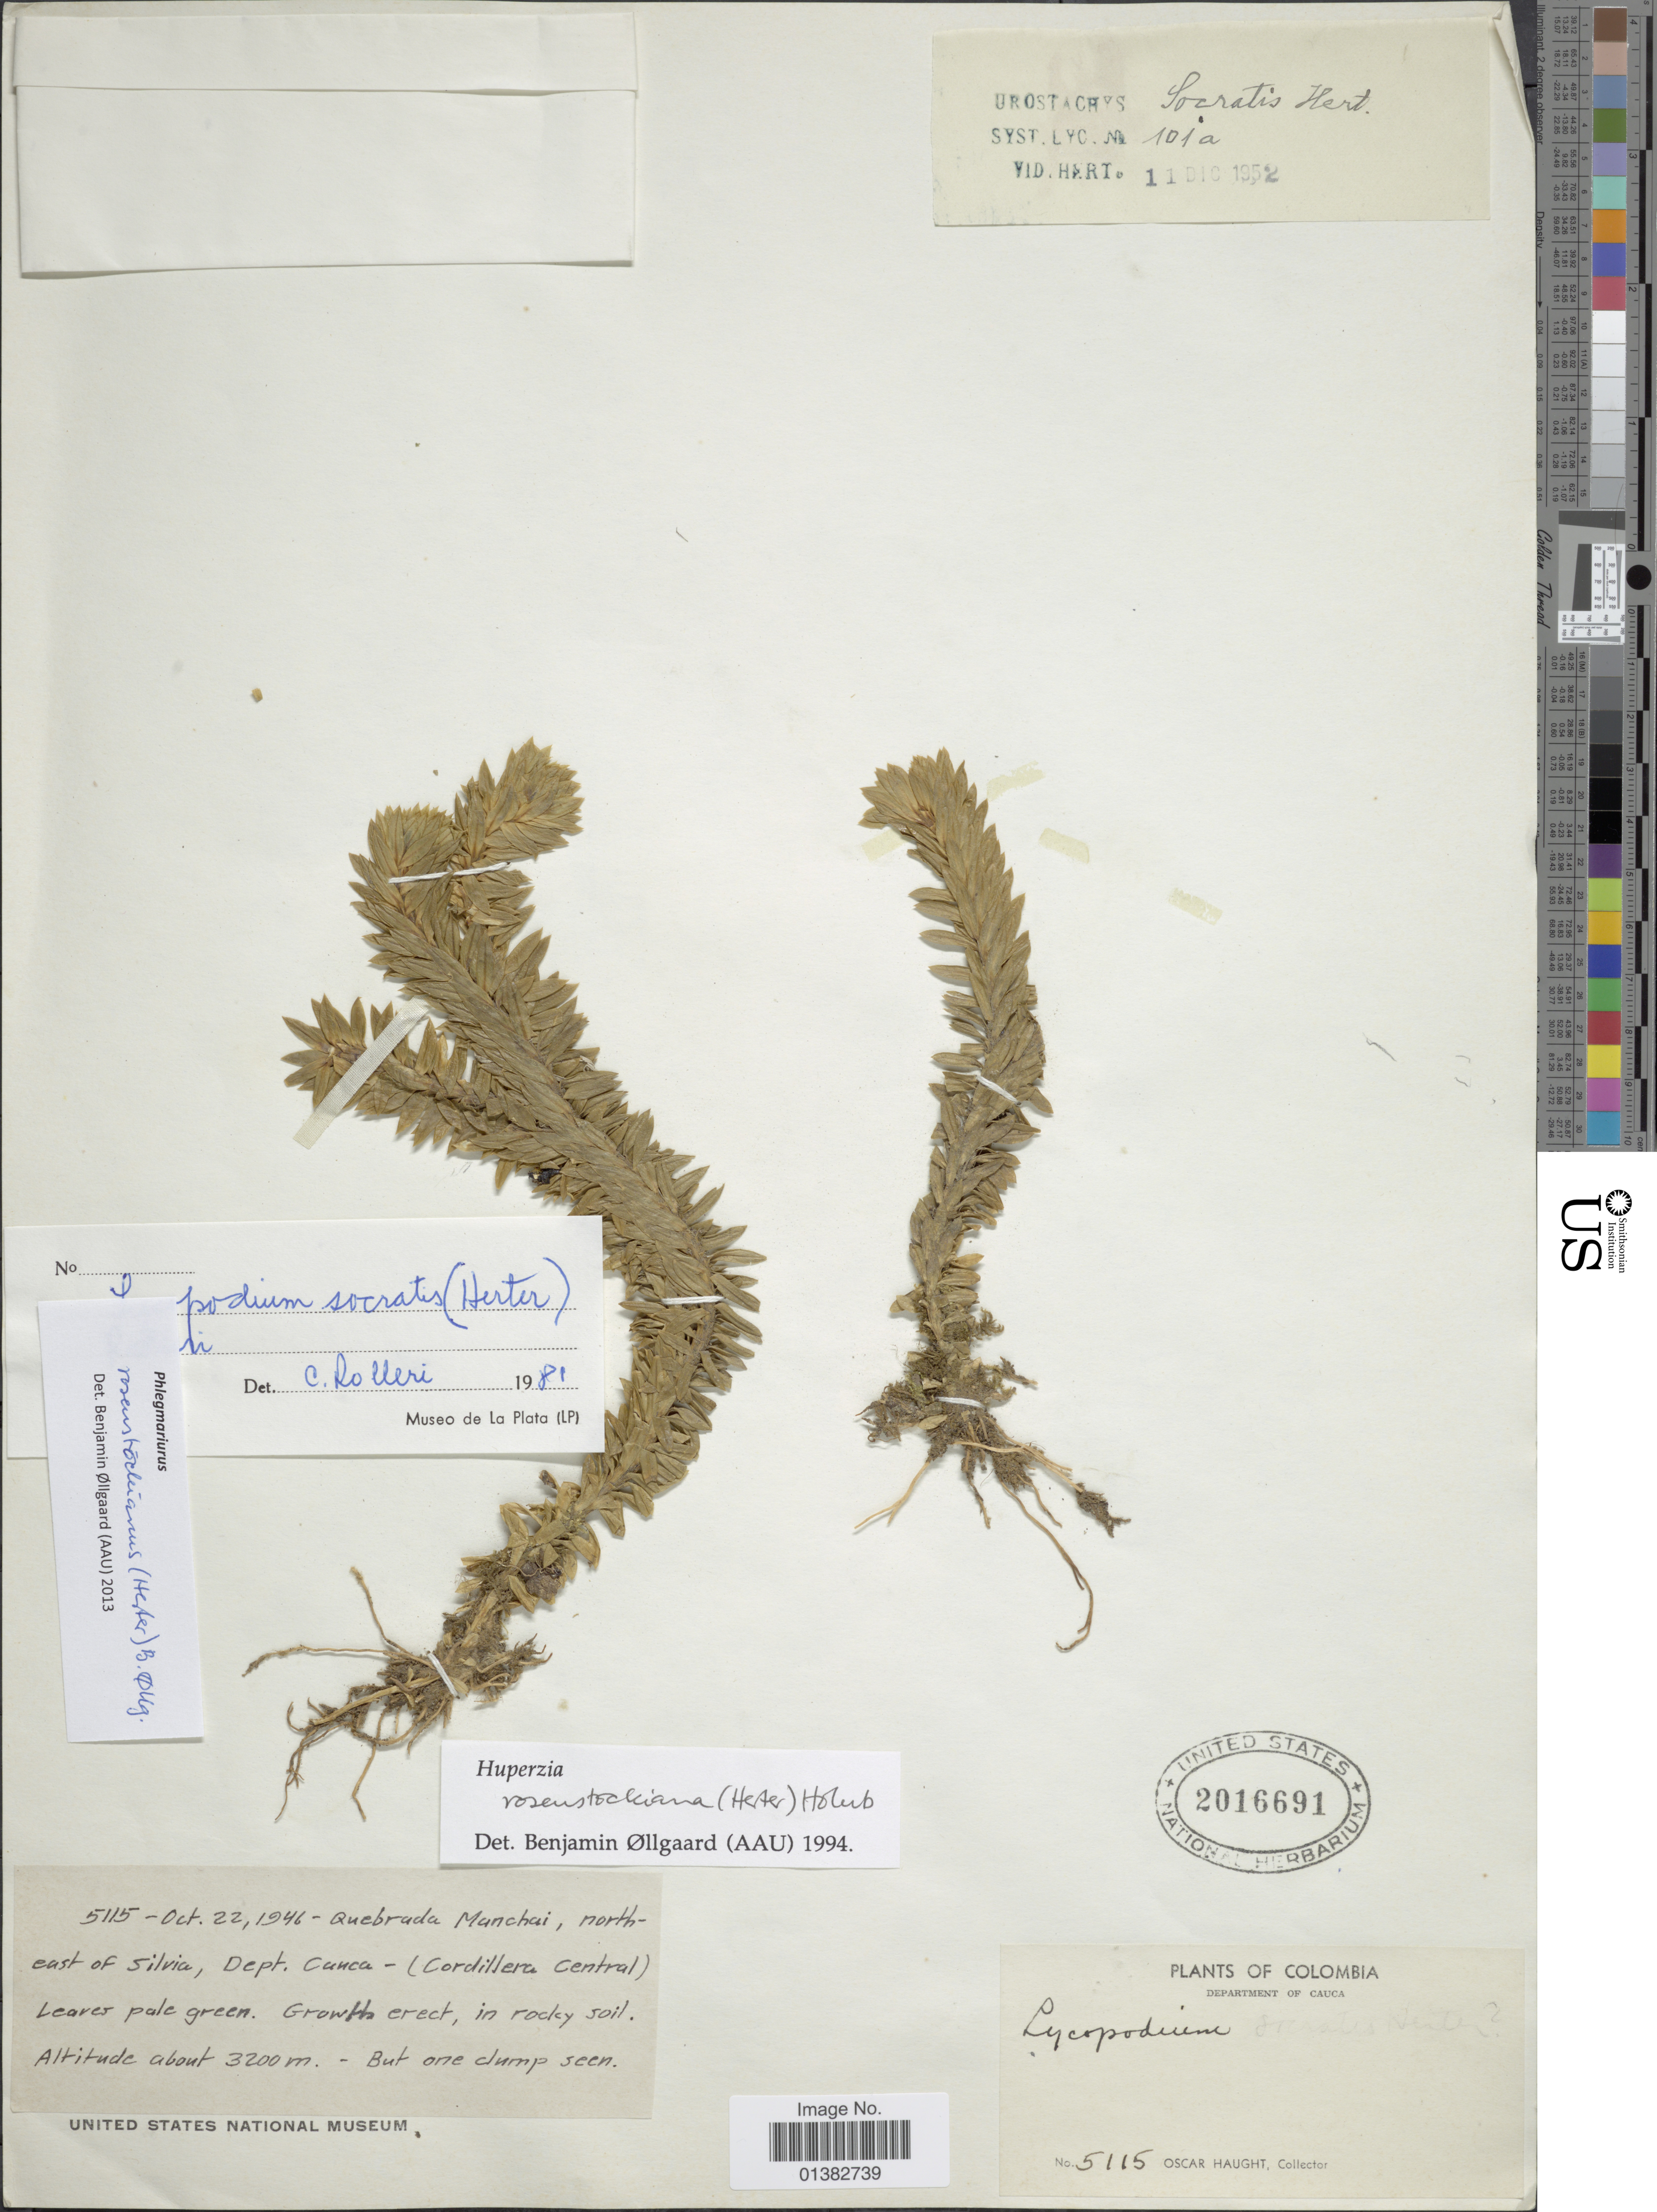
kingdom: Plantae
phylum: Tracheophyta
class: Lycopodiopsida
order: Lycopodiales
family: Lycopodiaceae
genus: Phlegmariurus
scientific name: Phlegmariurus rosenstockianus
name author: (Herter) B. Øllg.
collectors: O. L. Haught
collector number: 5115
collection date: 1946-10-22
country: Colombia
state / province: Cauca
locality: Quebrada Munchai, northeast of Silvia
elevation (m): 3200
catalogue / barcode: US 2016691